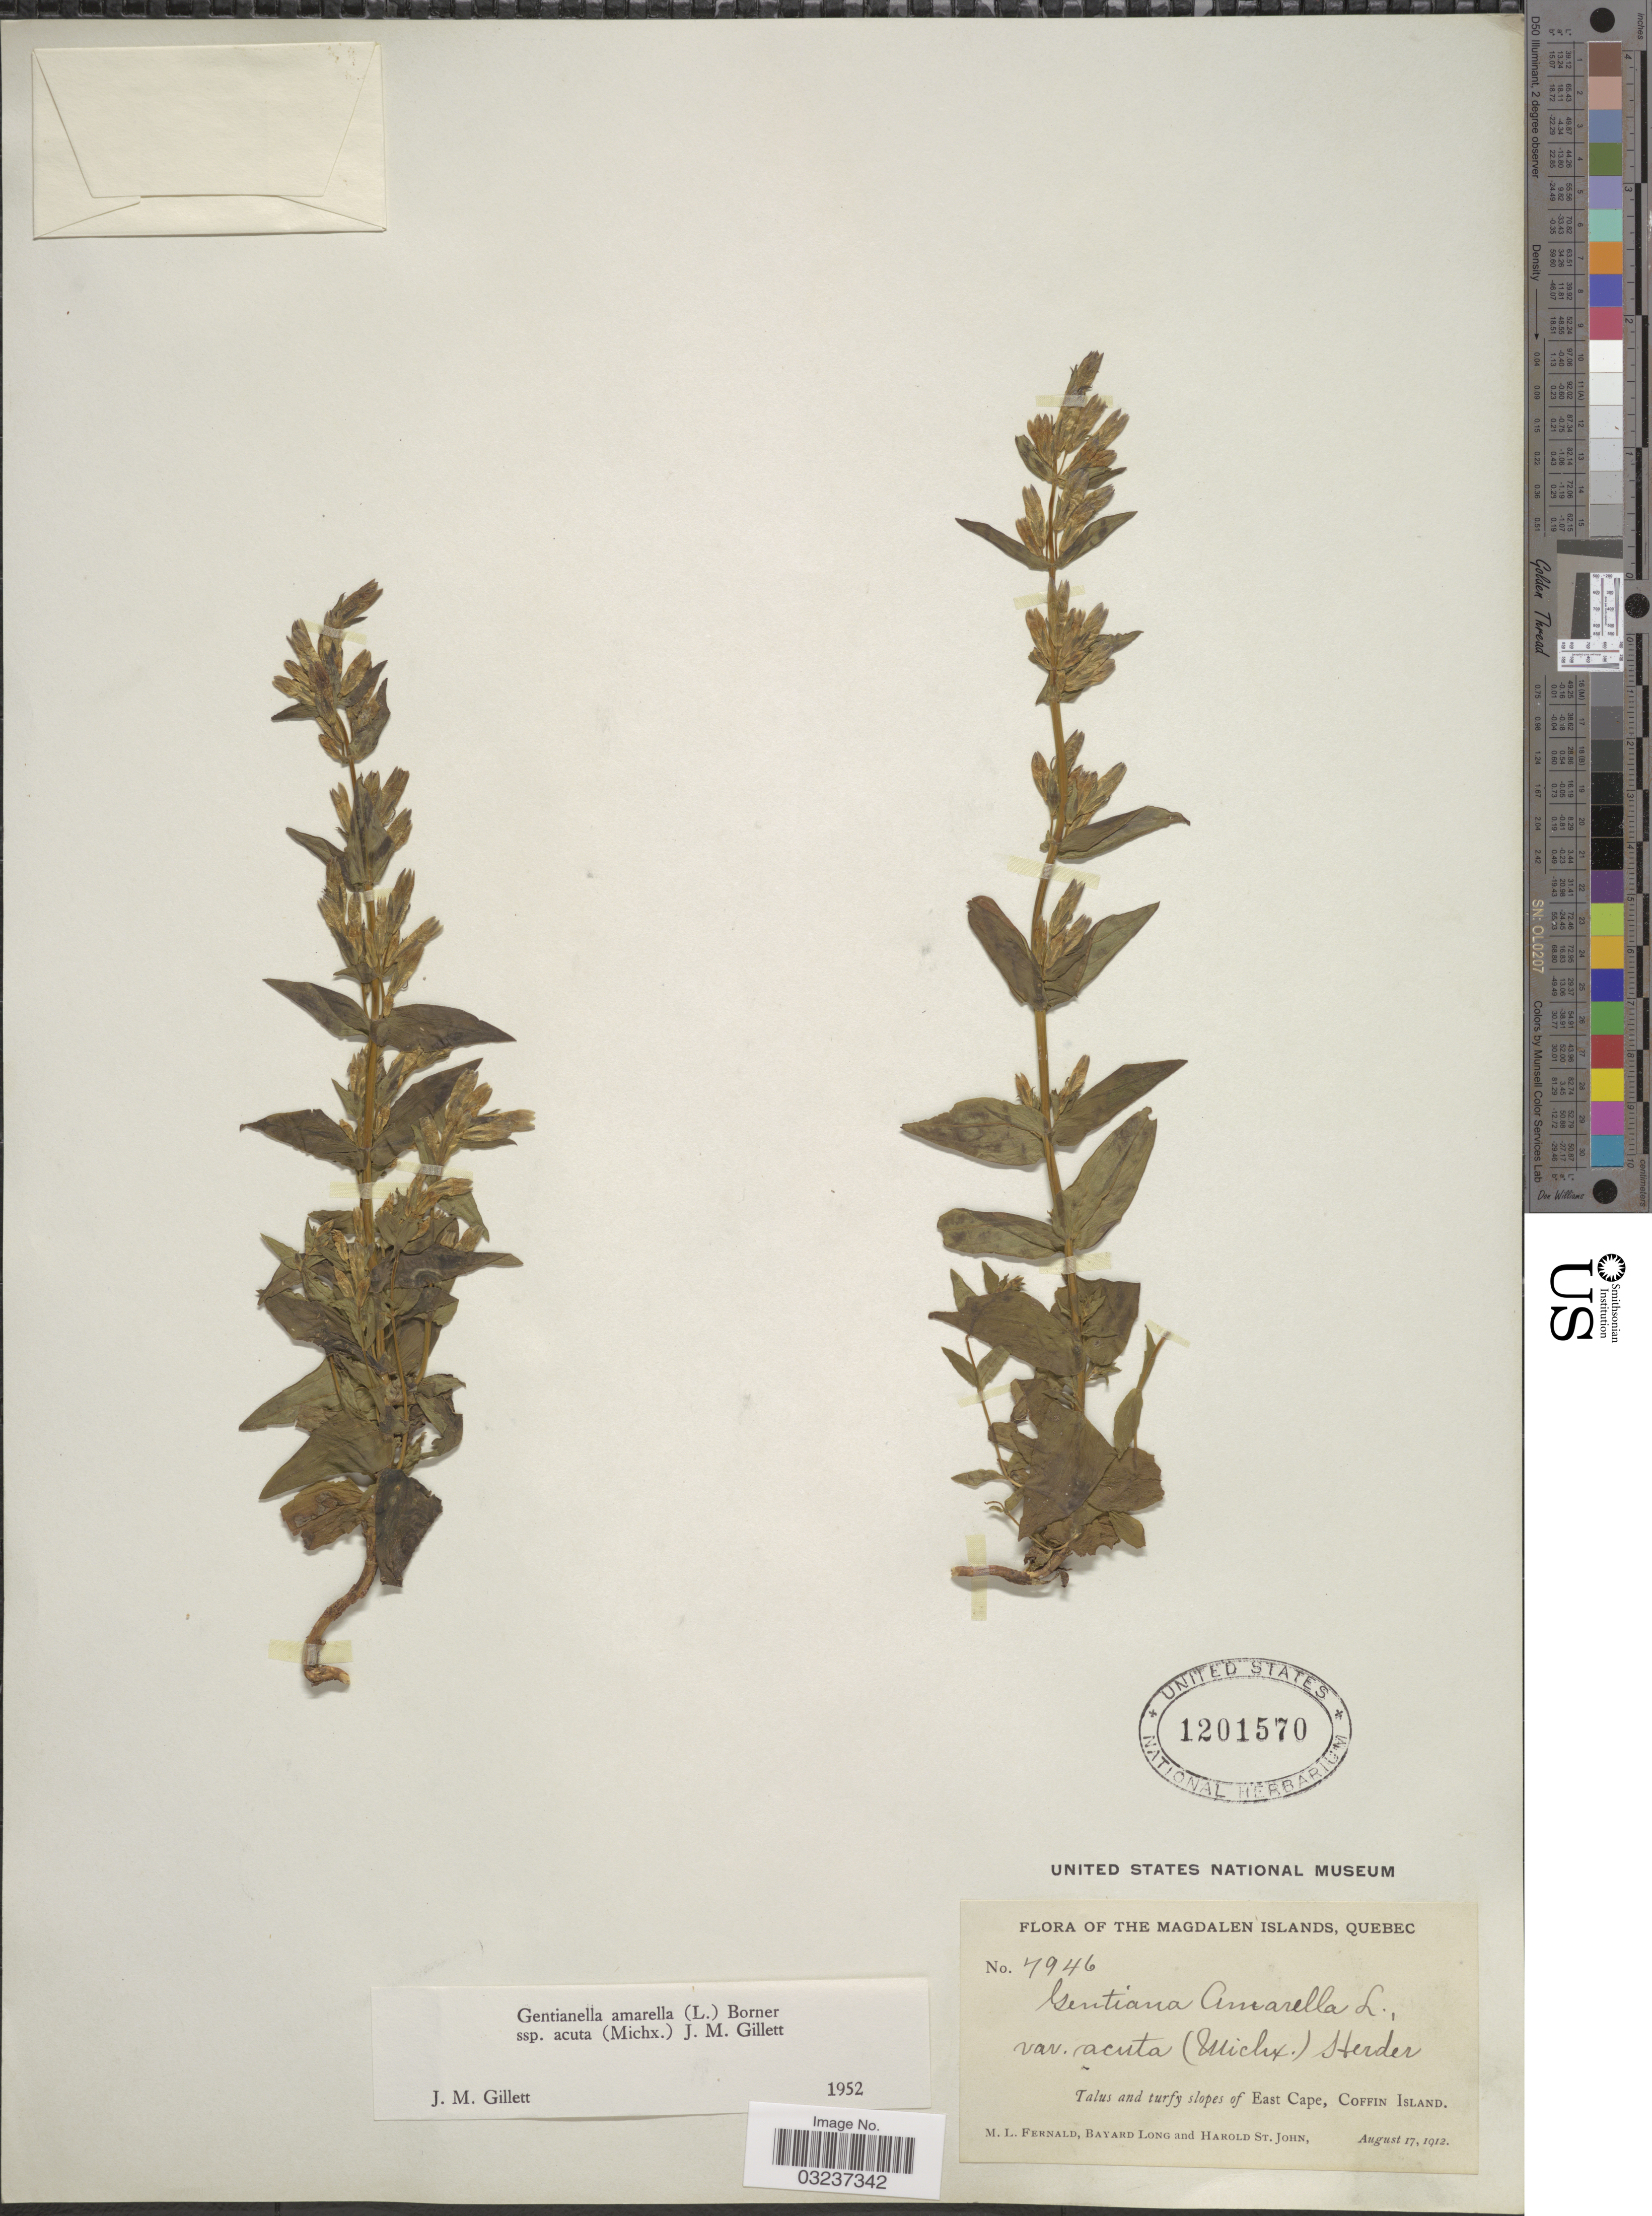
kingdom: Plantae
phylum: Tracheophyta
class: Magnoliopsida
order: Gentianales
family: Gentianaceae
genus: Gentianella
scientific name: Gentianella amarella subsp. acuta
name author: (Michx.) J.M. Gillett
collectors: M. L. Fernald, B. Long & H. St. John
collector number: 7946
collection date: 1912-08-17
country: Canada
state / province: Quebec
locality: The Magdalen Islands. Slopes of East Cape, Coffin Island.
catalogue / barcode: US 1201570